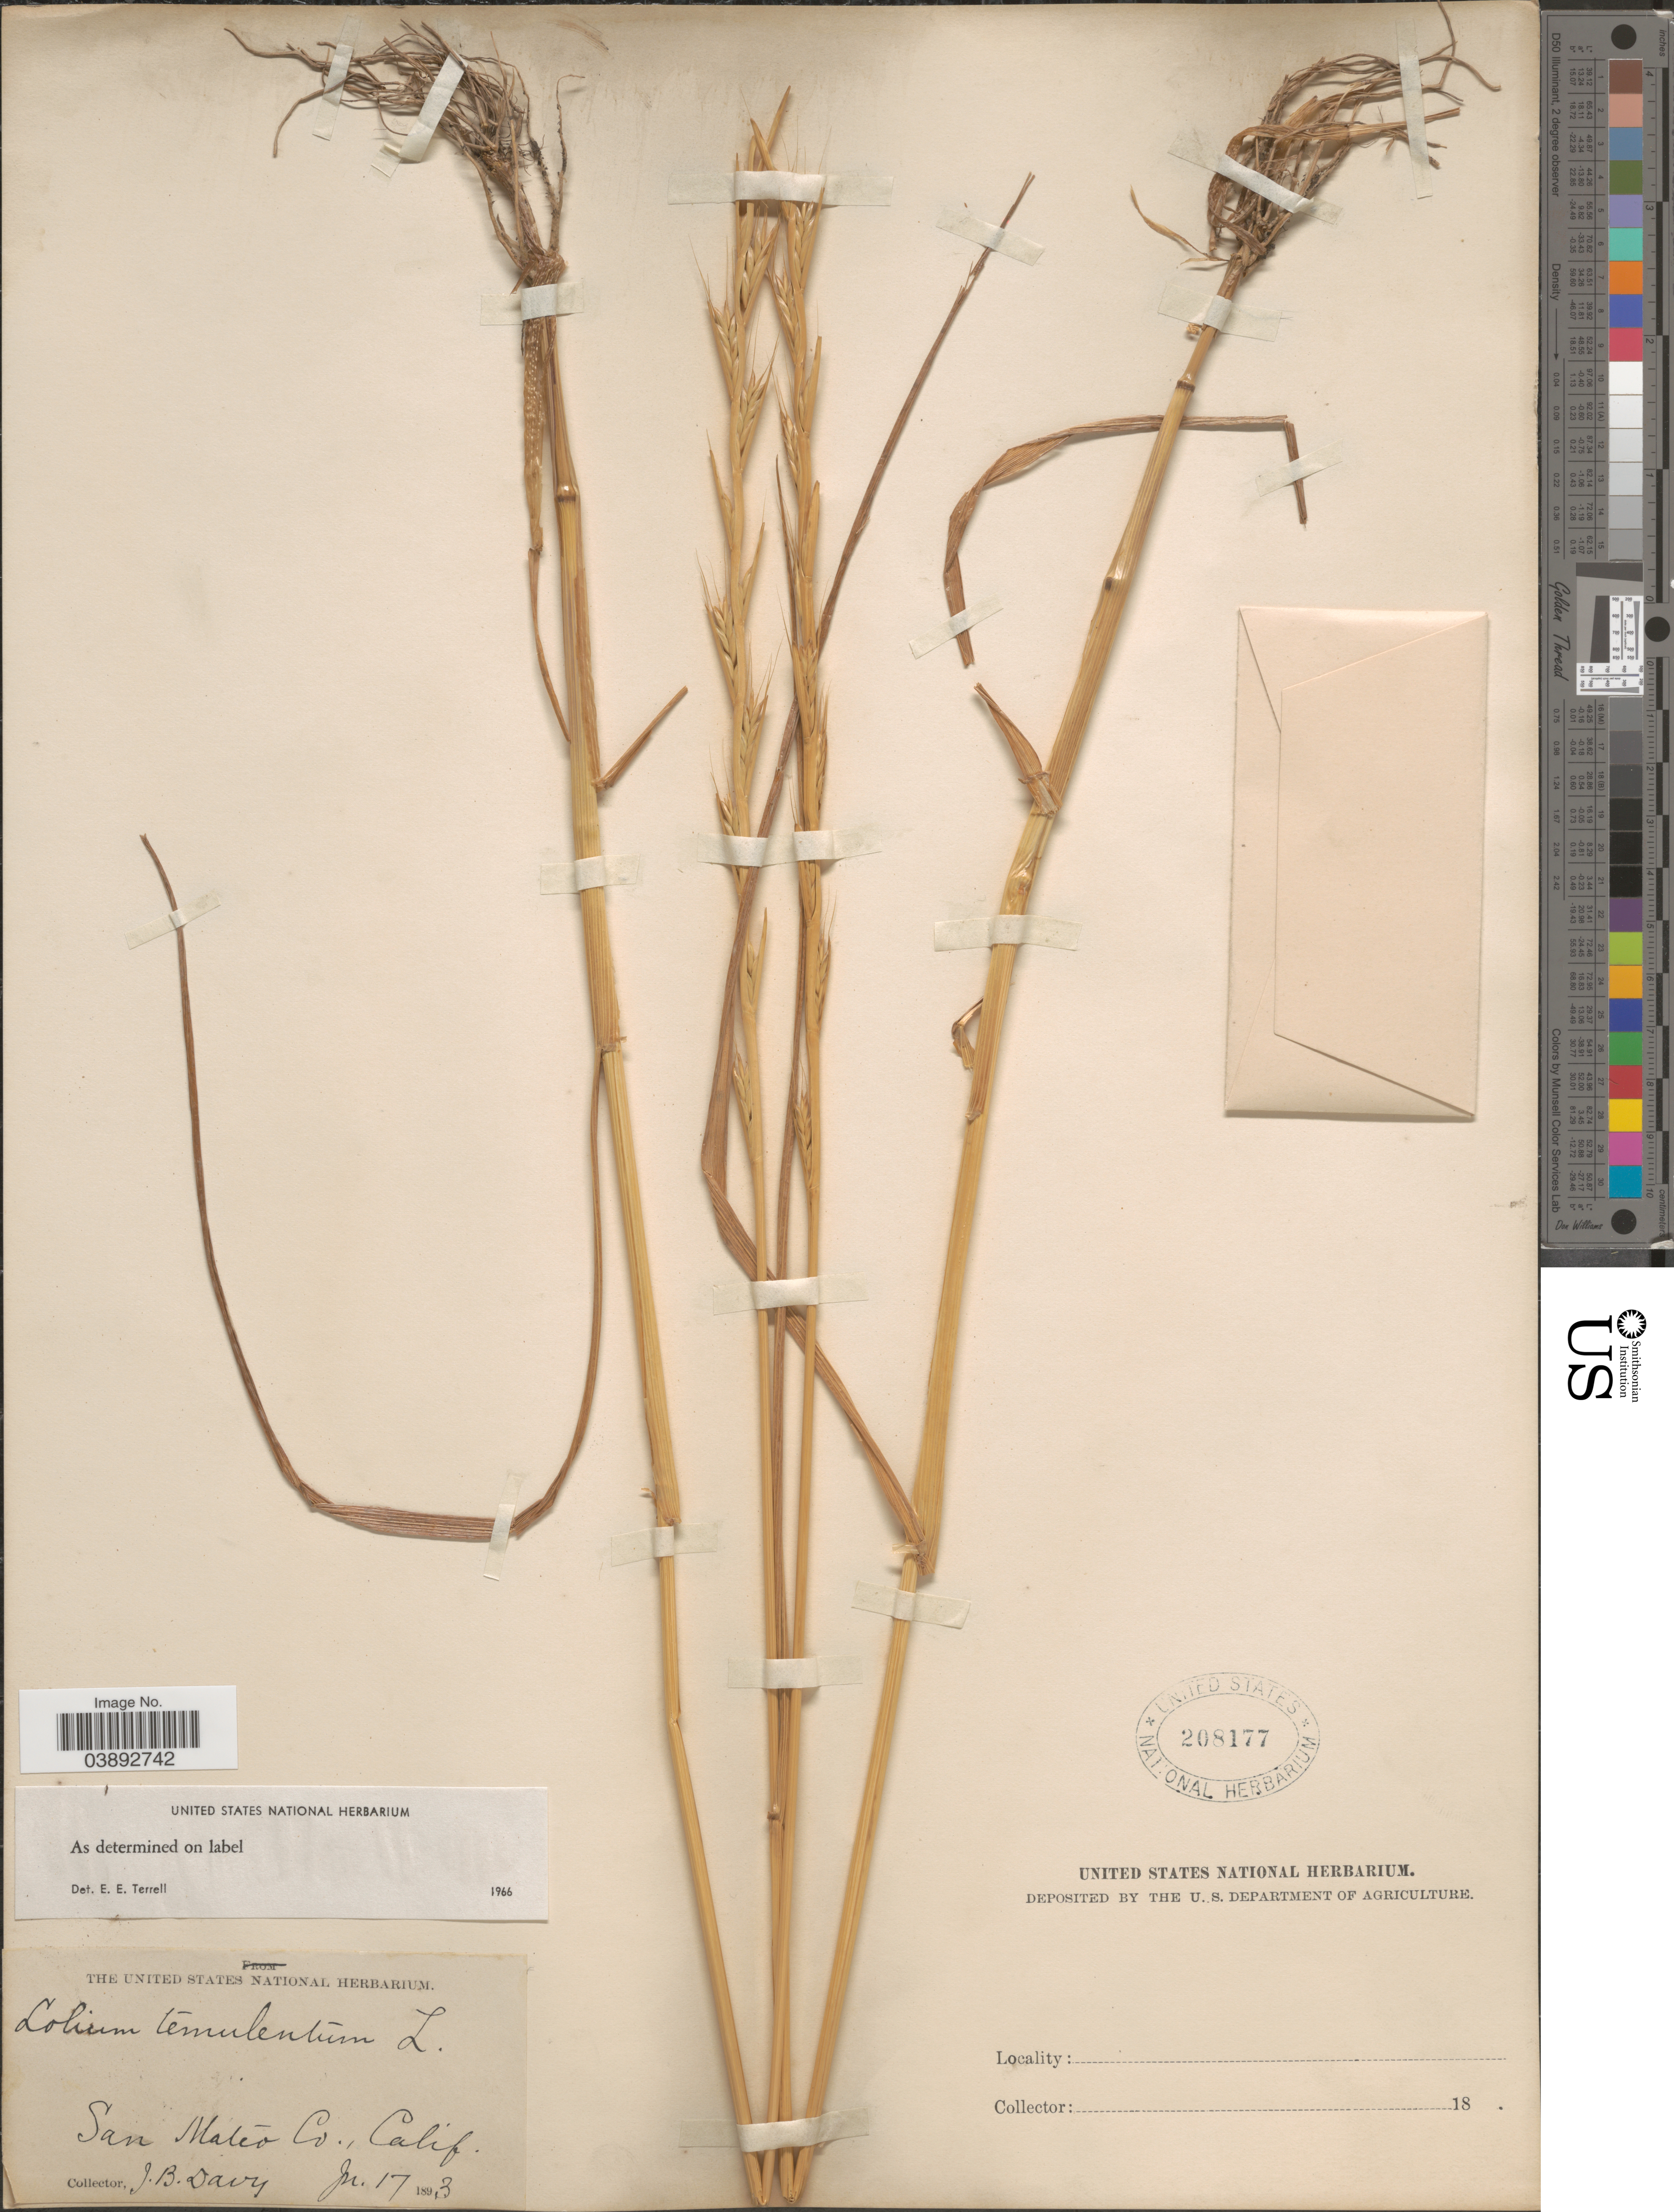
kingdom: Plantae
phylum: Tracheophyta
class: Liliopsida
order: Poales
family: Poaceae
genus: Lolium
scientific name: Lolium temulentum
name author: L.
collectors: J. Burtt Davy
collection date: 1893-06-17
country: United States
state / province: California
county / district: San Mateo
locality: San Mateo Co.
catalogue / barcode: US 208177